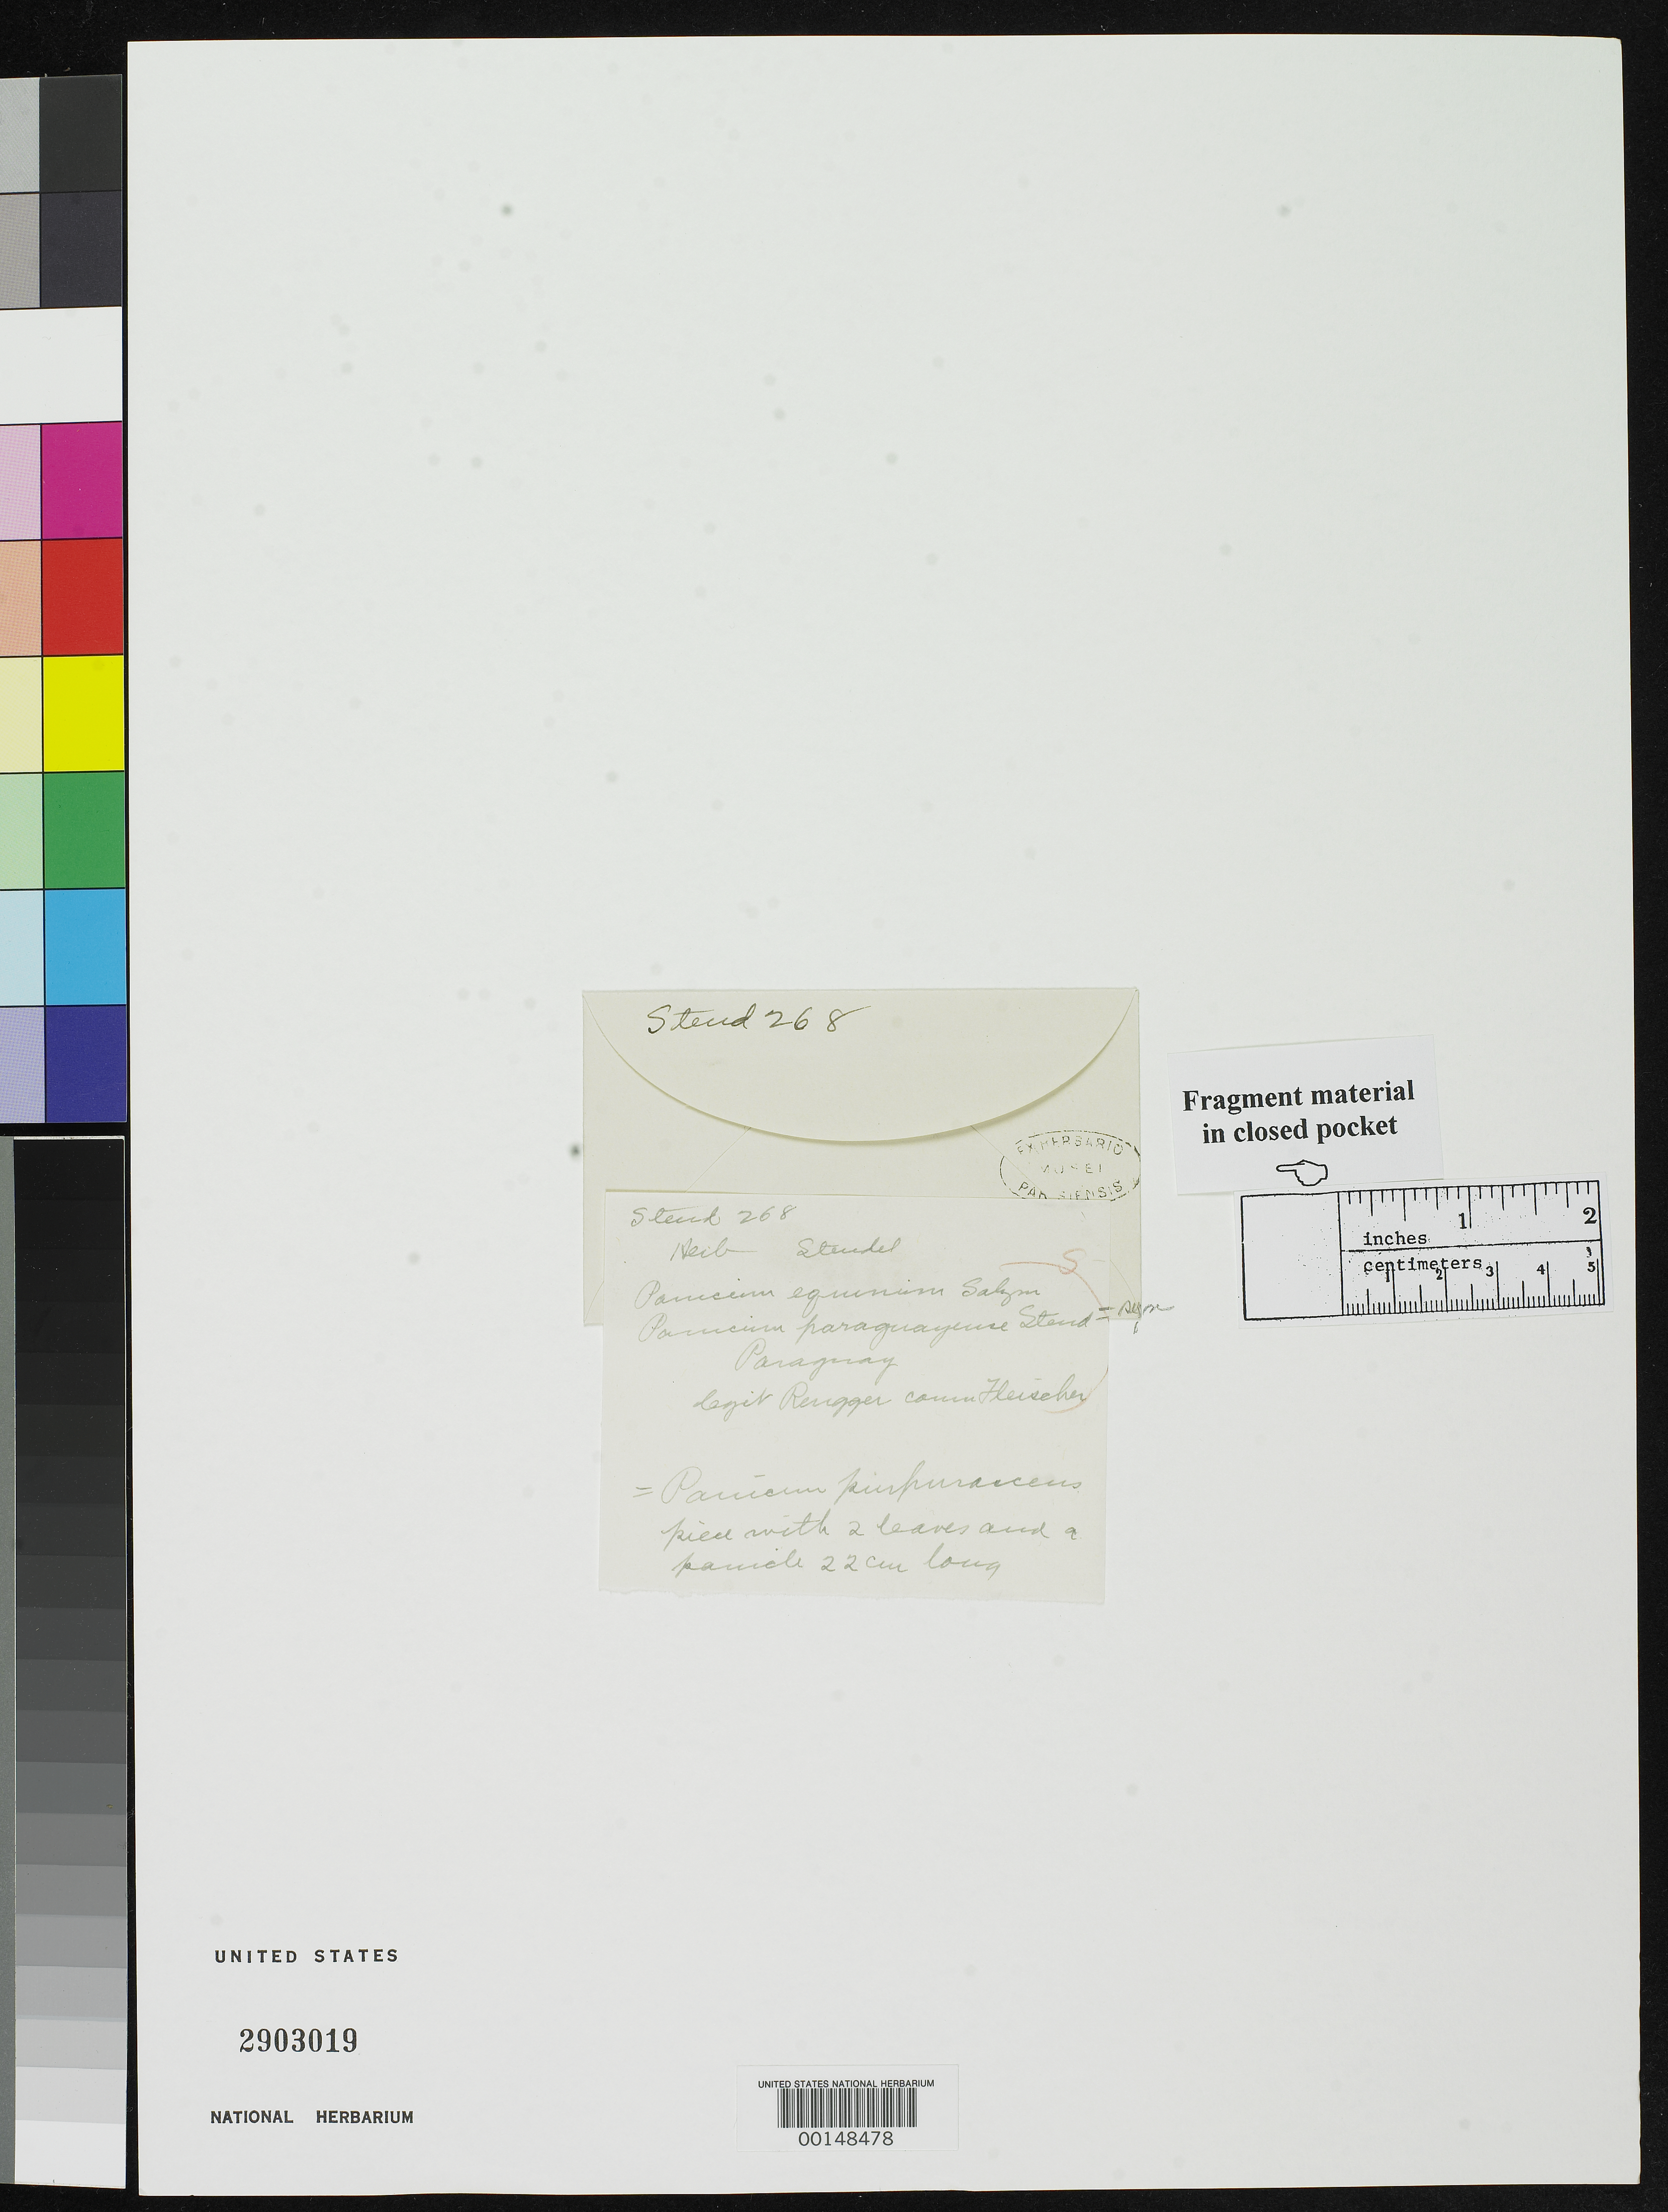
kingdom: Plantae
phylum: Tracheophyta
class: Liliopsida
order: Poales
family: Poaceae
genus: Panicum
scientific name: Panicum equinum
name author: Salzm. ex Steud.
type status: Type Fragment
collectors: J. Rengger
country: Paraguay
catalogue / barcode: US 2903019